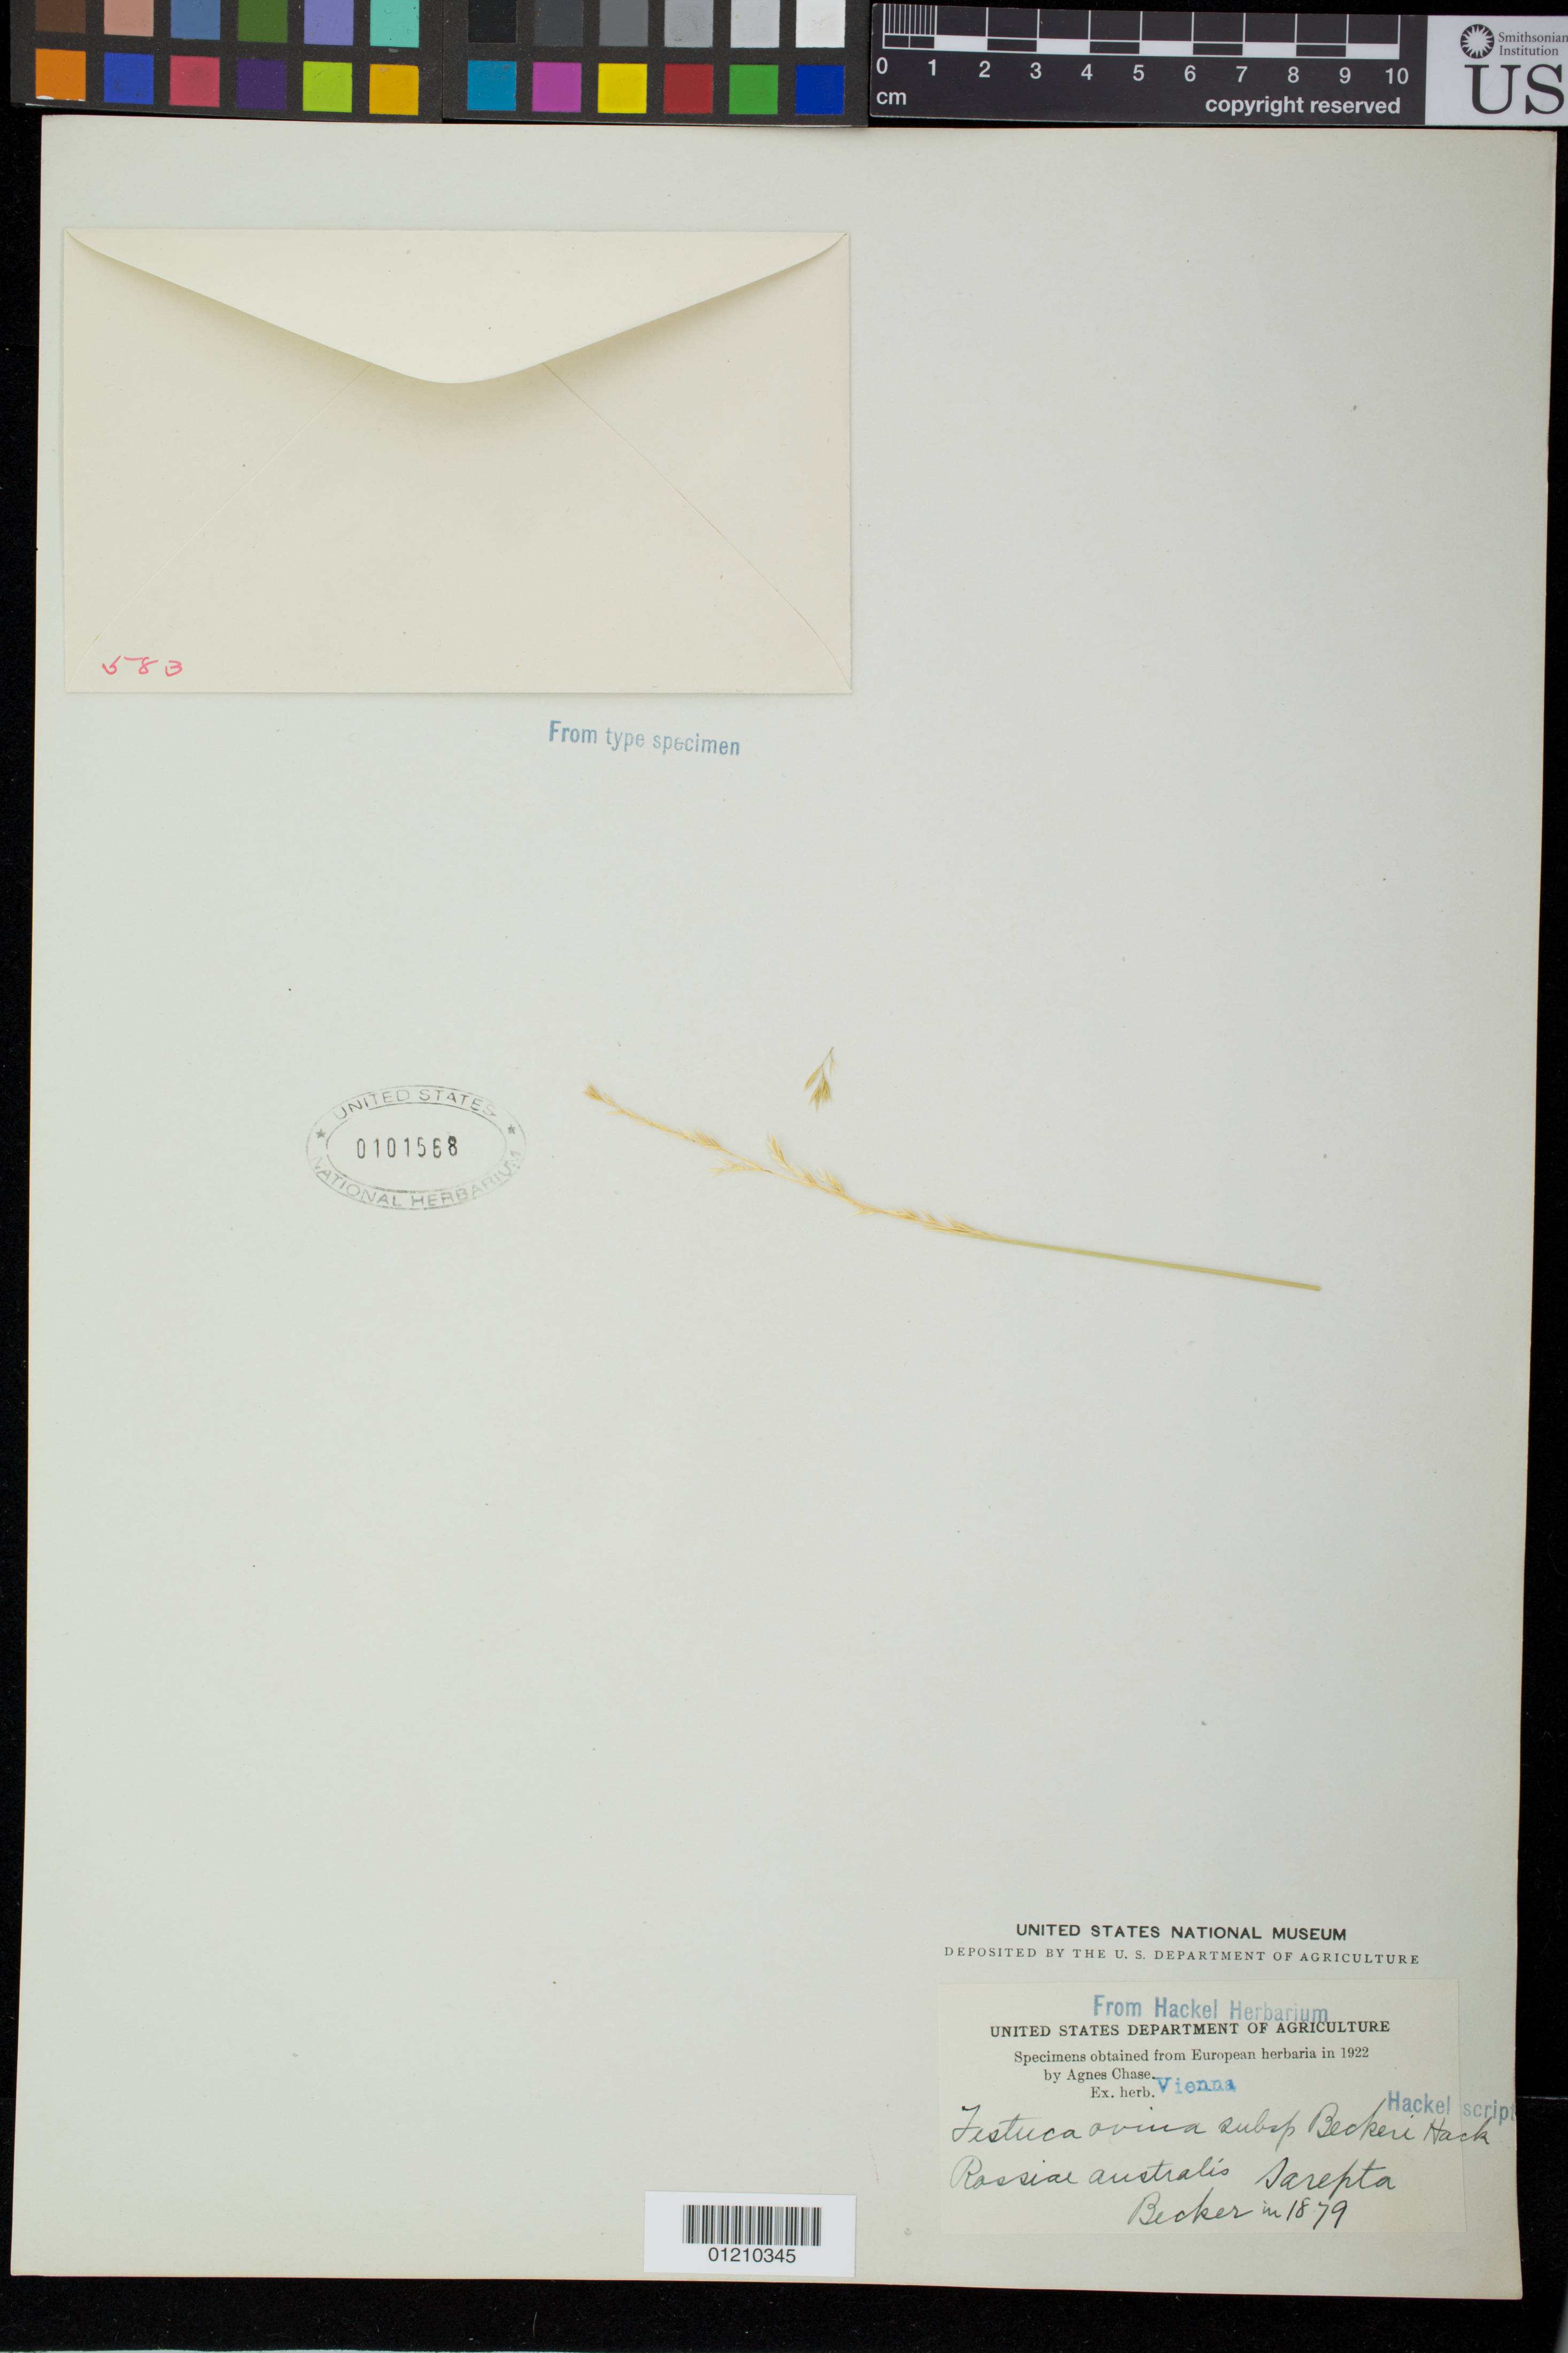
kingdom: Plantae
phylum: Tracheophyta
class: Liliopsida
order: Poales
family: Poaceae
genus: Festuca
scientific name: Festuca ovina subsp. beckeri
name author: Hack.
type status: Type Collection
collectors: A. Becker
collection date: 1879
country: Russian Federation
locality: Rossiae australis.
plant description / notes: Fragmentary material of type specimen ex herb. Vienna.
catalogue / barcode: US 101568